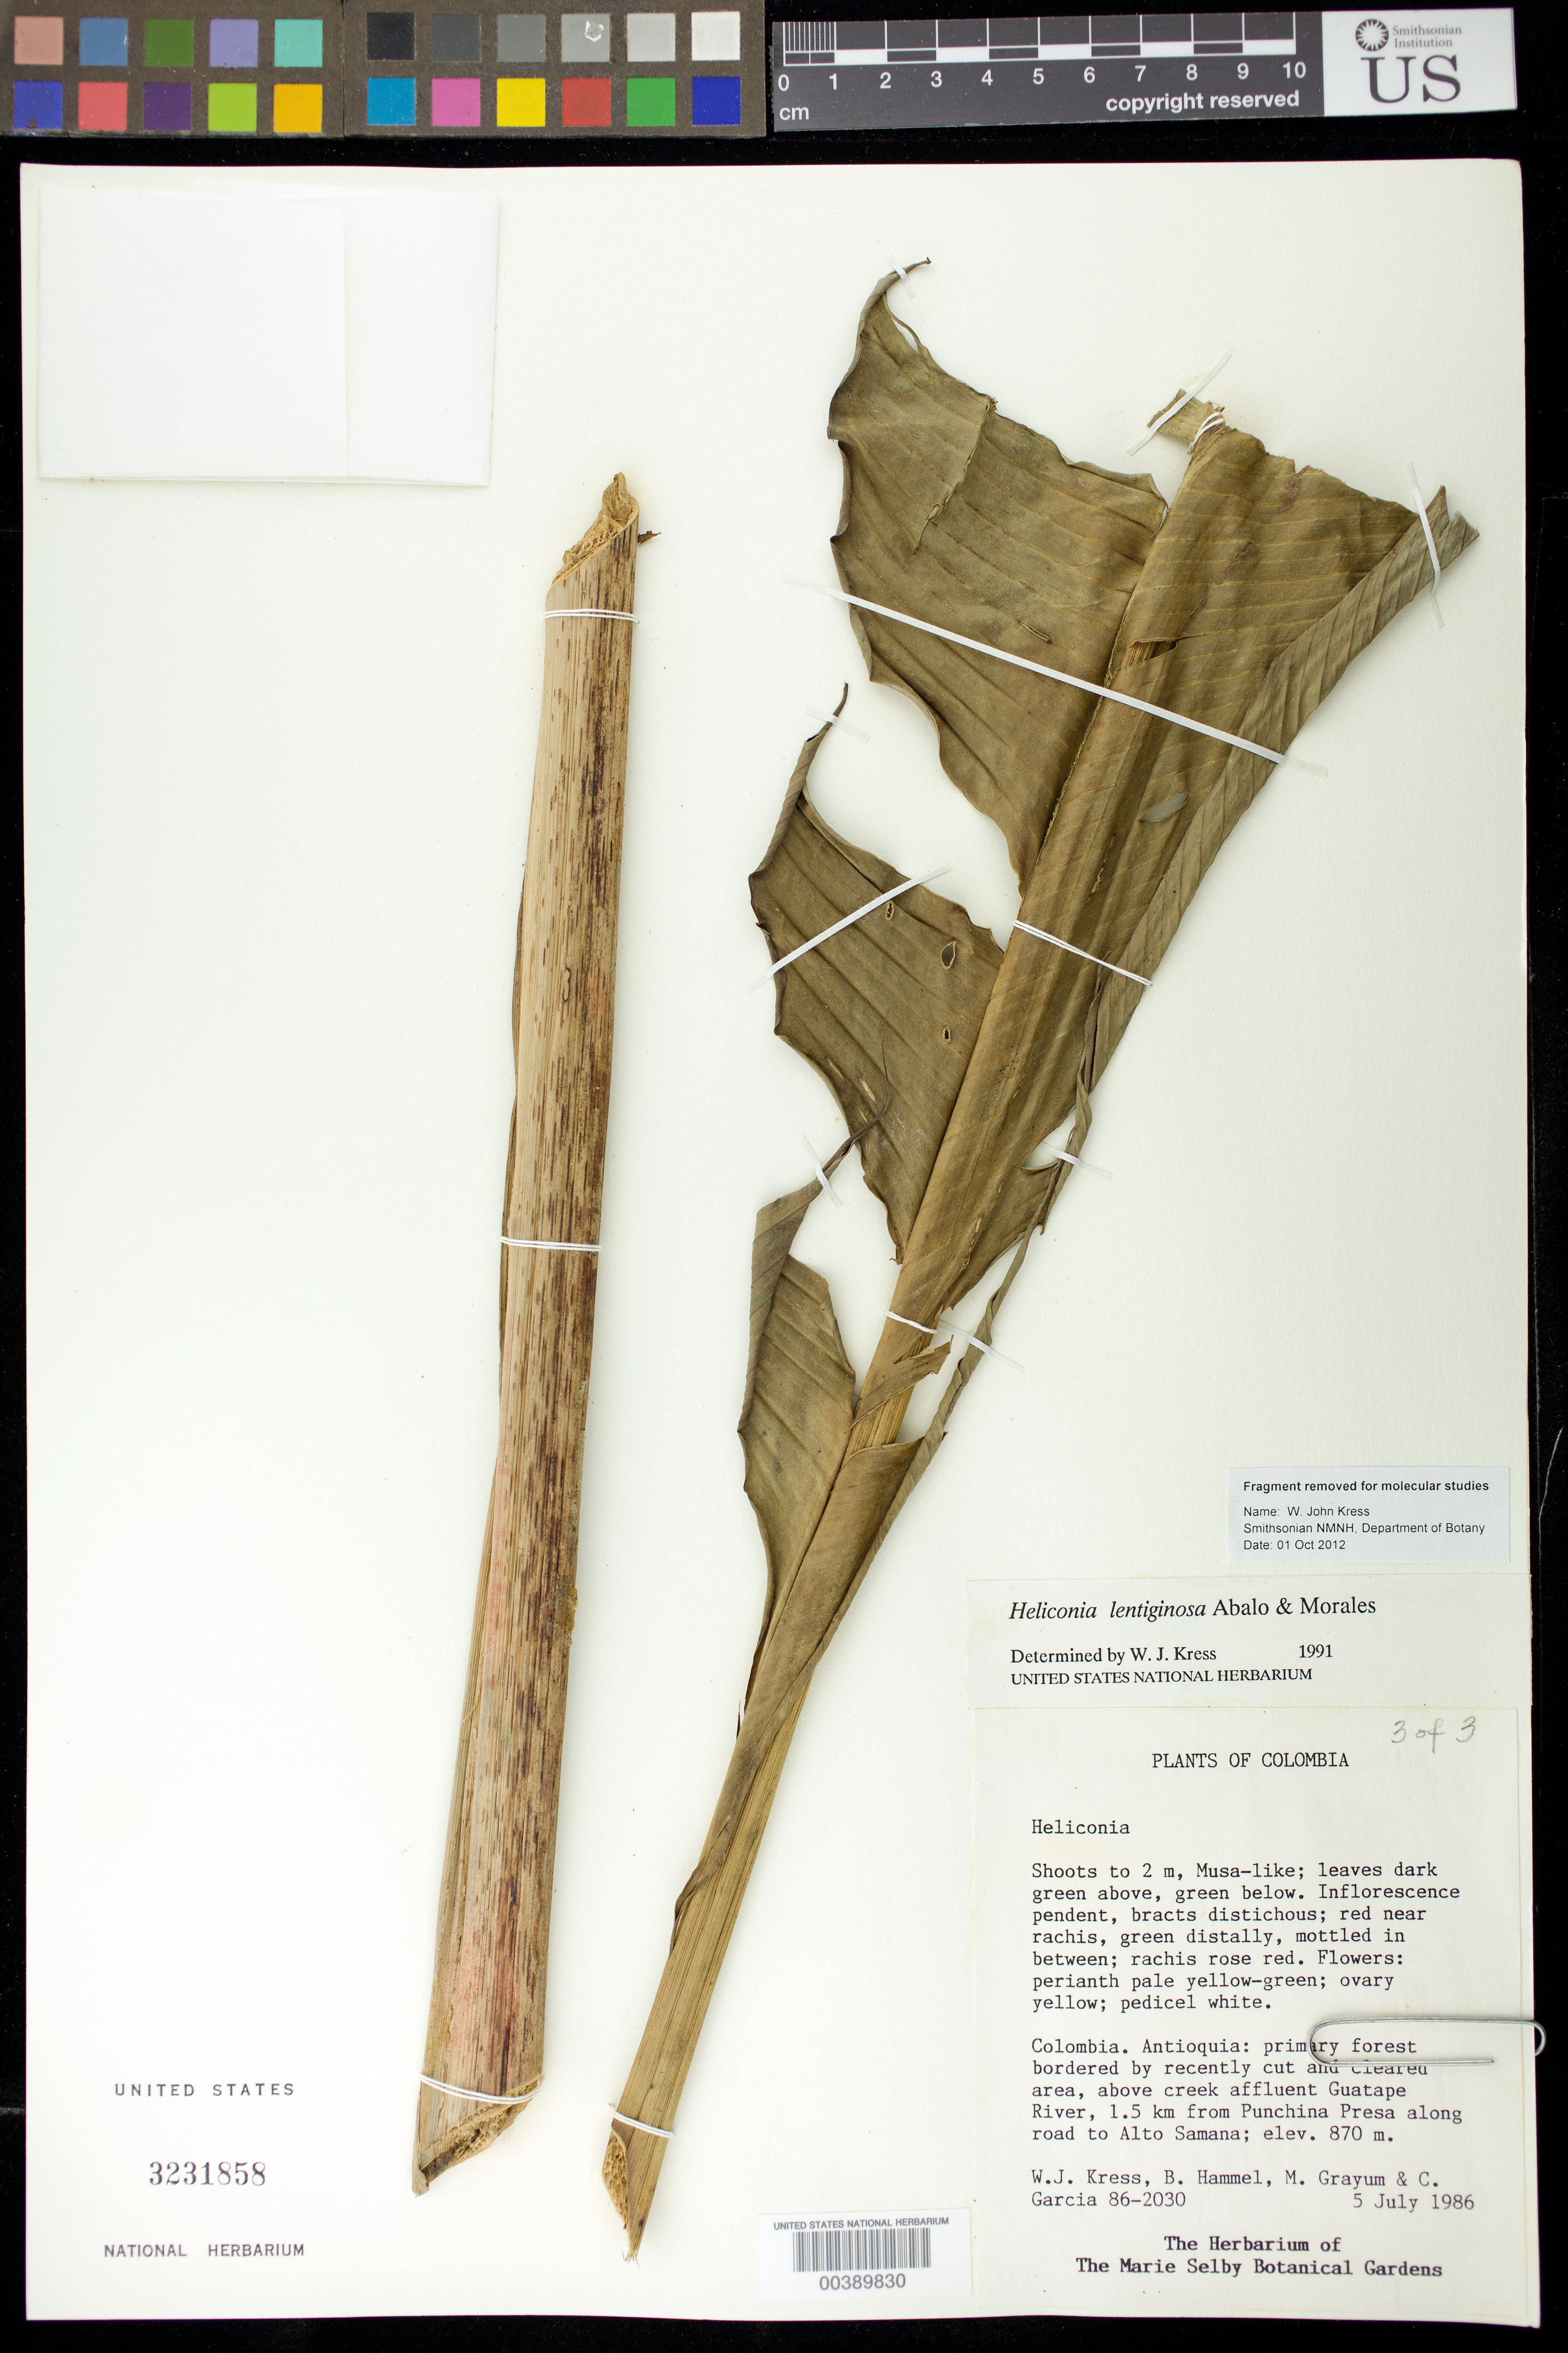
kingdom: Plantae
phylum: Tracheophyta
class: Liliopsida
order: Zingiberales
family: Heliconiaceae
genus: Heliconia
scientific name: Heliconia lentiginosa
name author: Abalo & G. Morales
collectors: W. J. Kress, B. Hammel, M. H. Grayum & C. Garcia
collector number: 86-2030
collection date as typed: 05 Jul 1986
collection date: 1986-07-05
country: Colombia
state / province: Antioquia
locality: Above creek affluent Guatape River, 1.5 km from Punchina Presa along road to Alto Samana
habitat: Primary forest bordered by recently cut and cleared area above creek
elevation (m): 870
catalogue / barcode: US 3231858